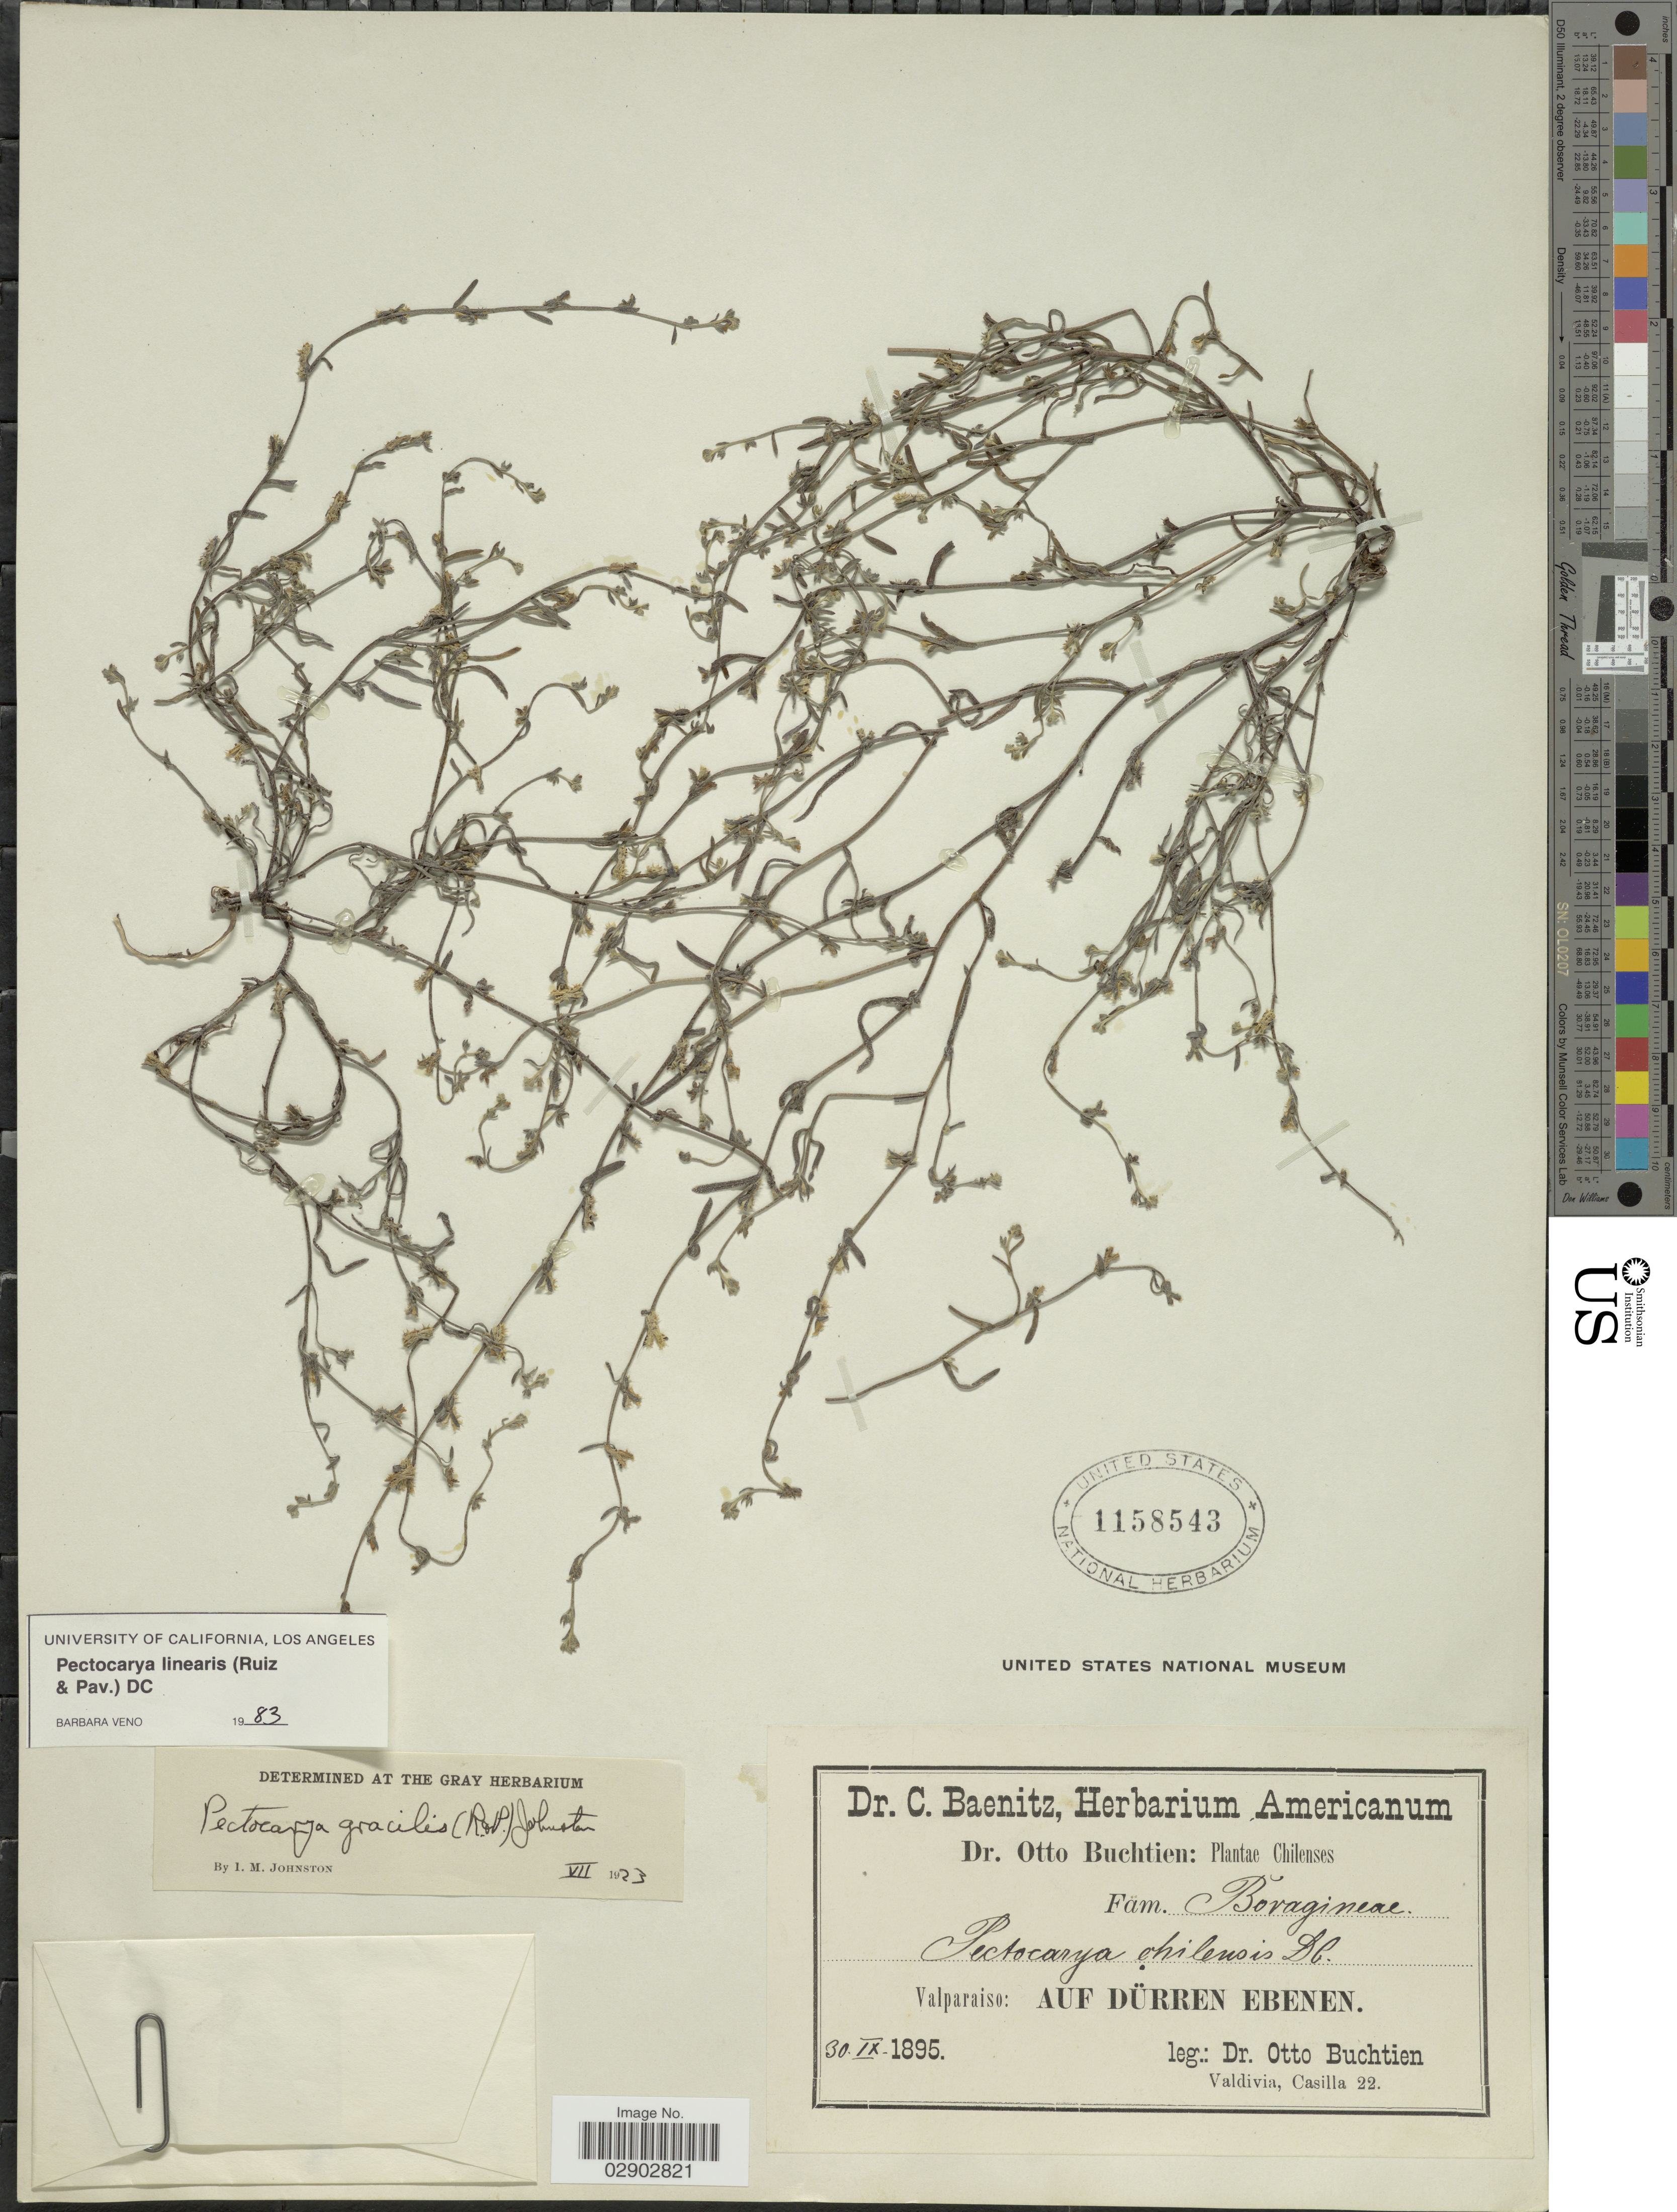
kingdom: Plantae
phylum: Tracheophyta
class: Magnoliopsida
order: Boraginales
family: Boraginaceae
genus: Pectocarya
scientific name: Pectocarya linearis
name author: (Ruiz & Pav.) DC.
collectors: O. Buchtien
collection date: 1895-09-30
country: Chile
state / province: Valparaíso (V)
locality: Auf Dürren Ebenen.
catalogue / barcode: US 1158543